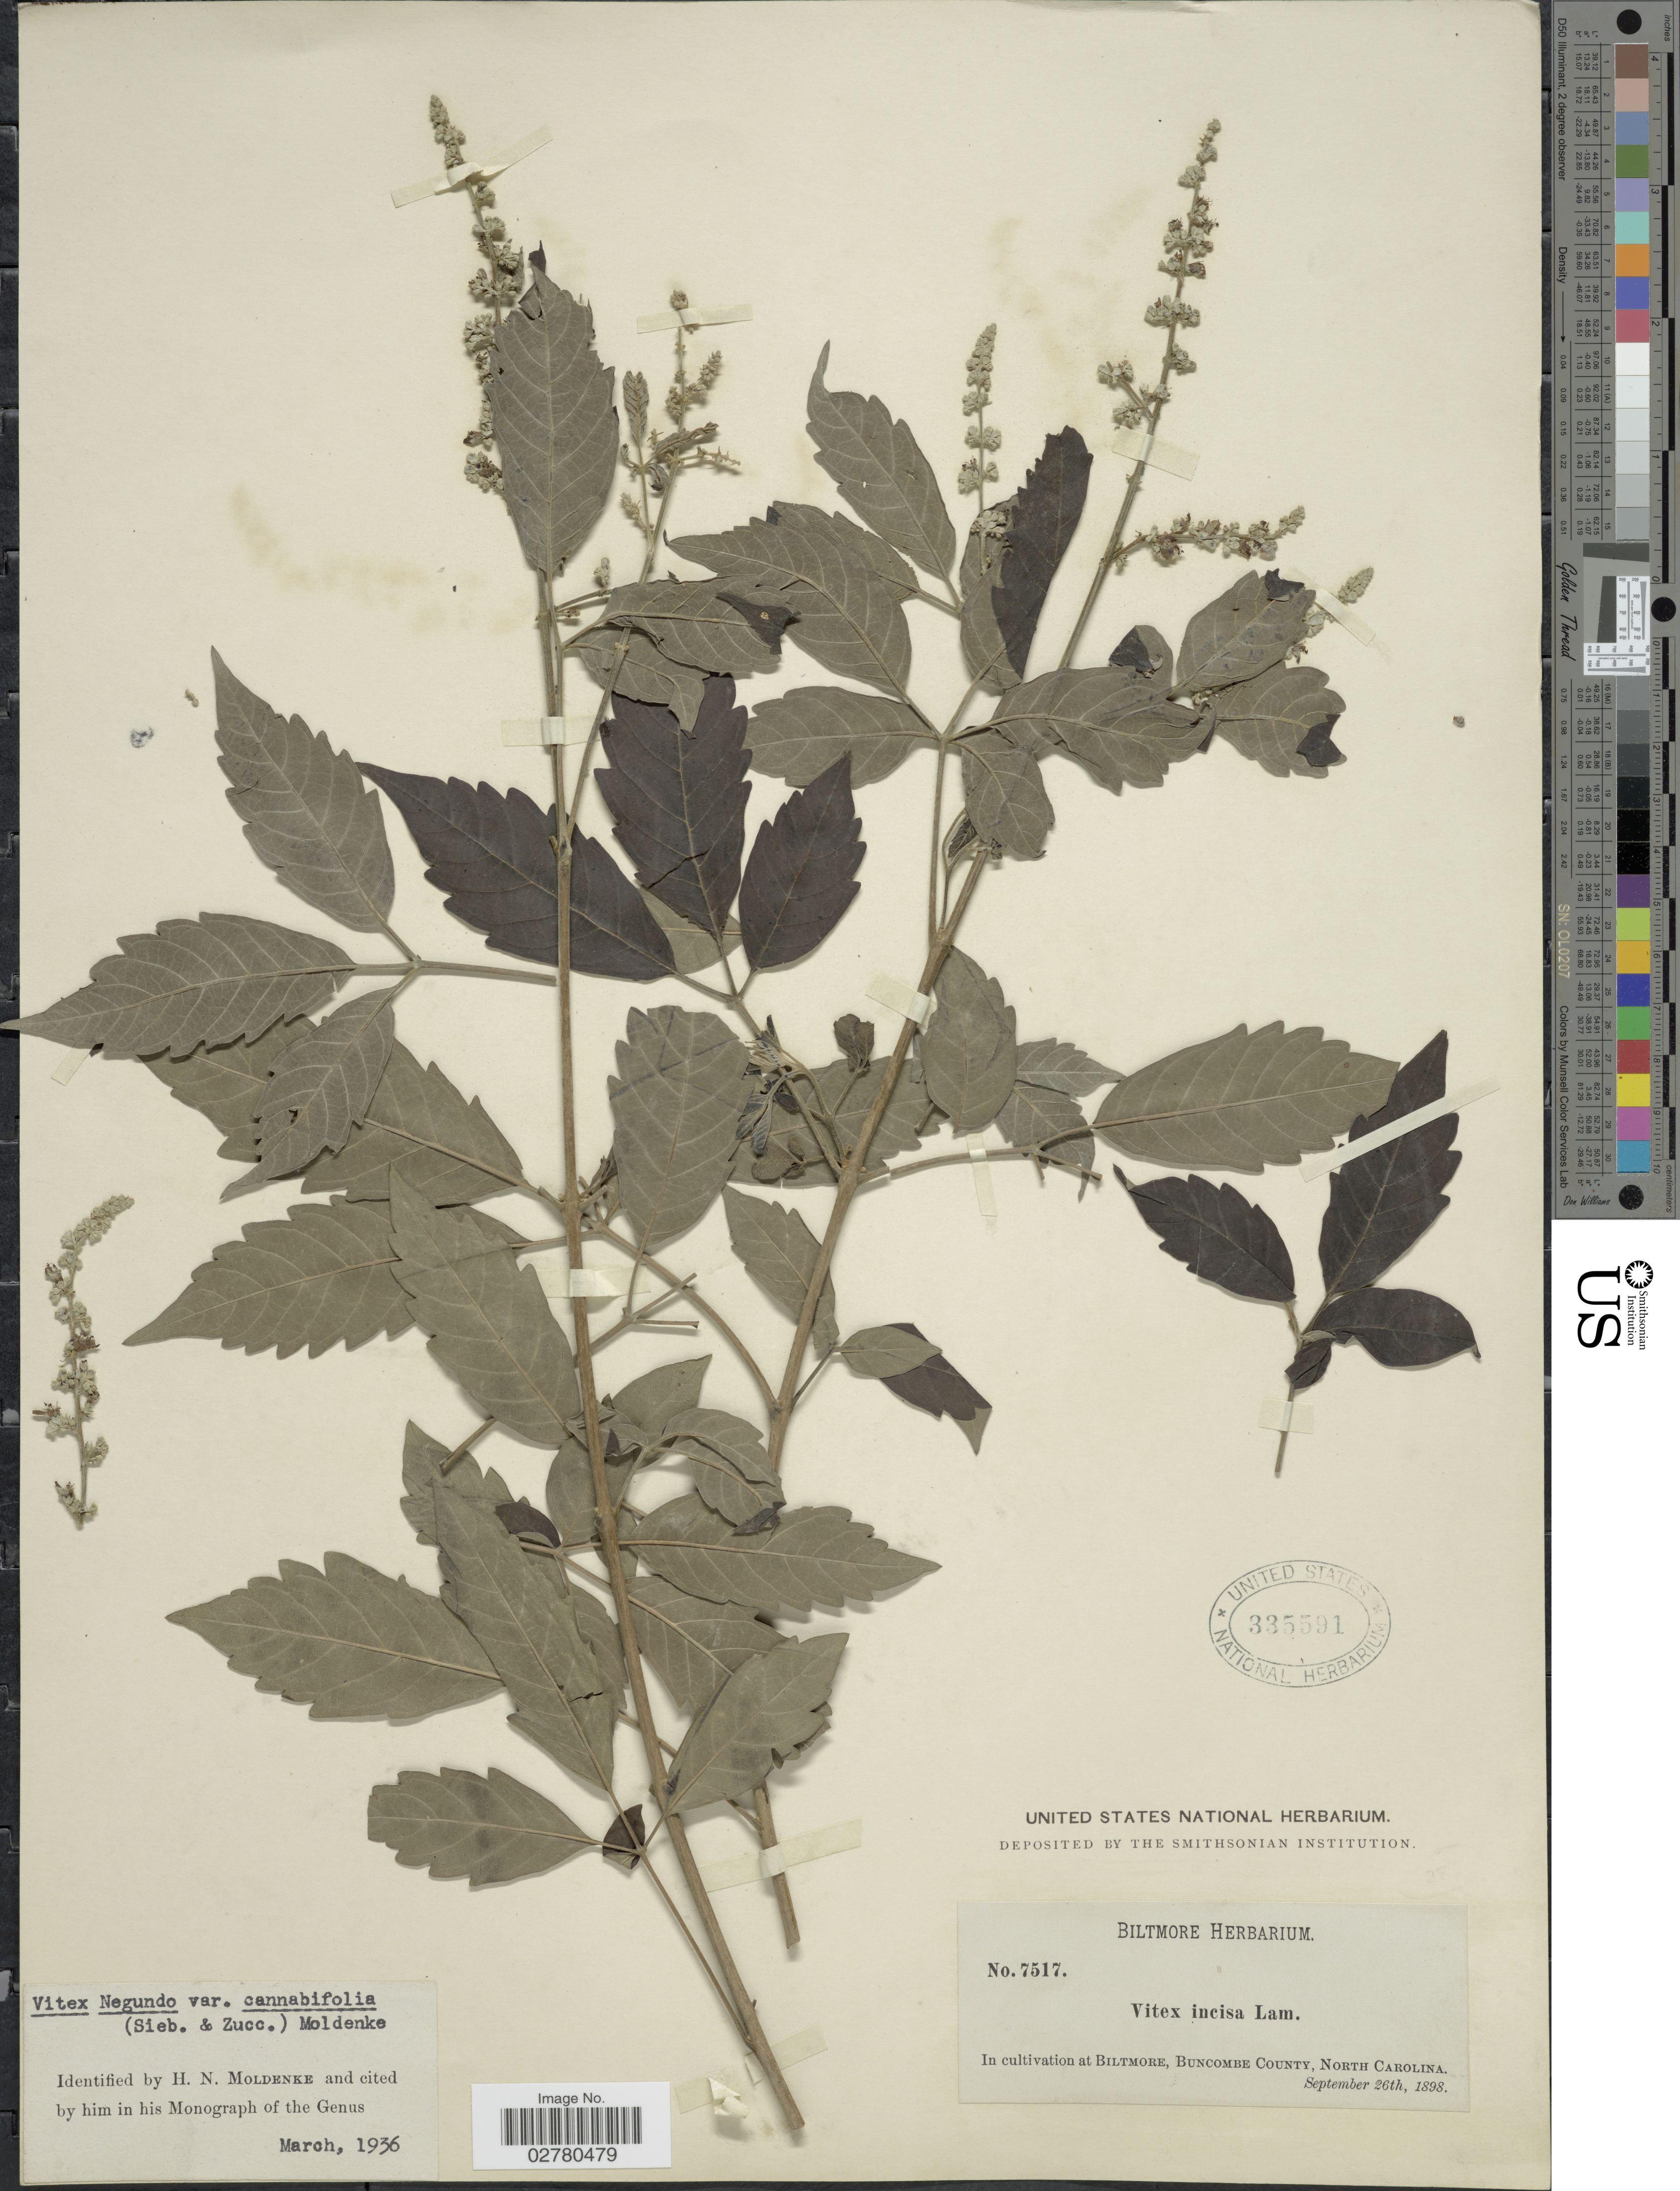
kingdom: Plantae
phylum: Tracheophyta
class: Magnoliopsida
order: Lamiales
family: Lamiaceae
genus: Vitex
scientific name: Vitex negundo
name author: L.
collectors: ex herb. Biltmore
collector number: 7517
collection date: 1898-09-26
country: United States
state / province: North Carolina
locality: Biltmore, Buncombe County, North Carolina.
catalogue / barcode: US 335591